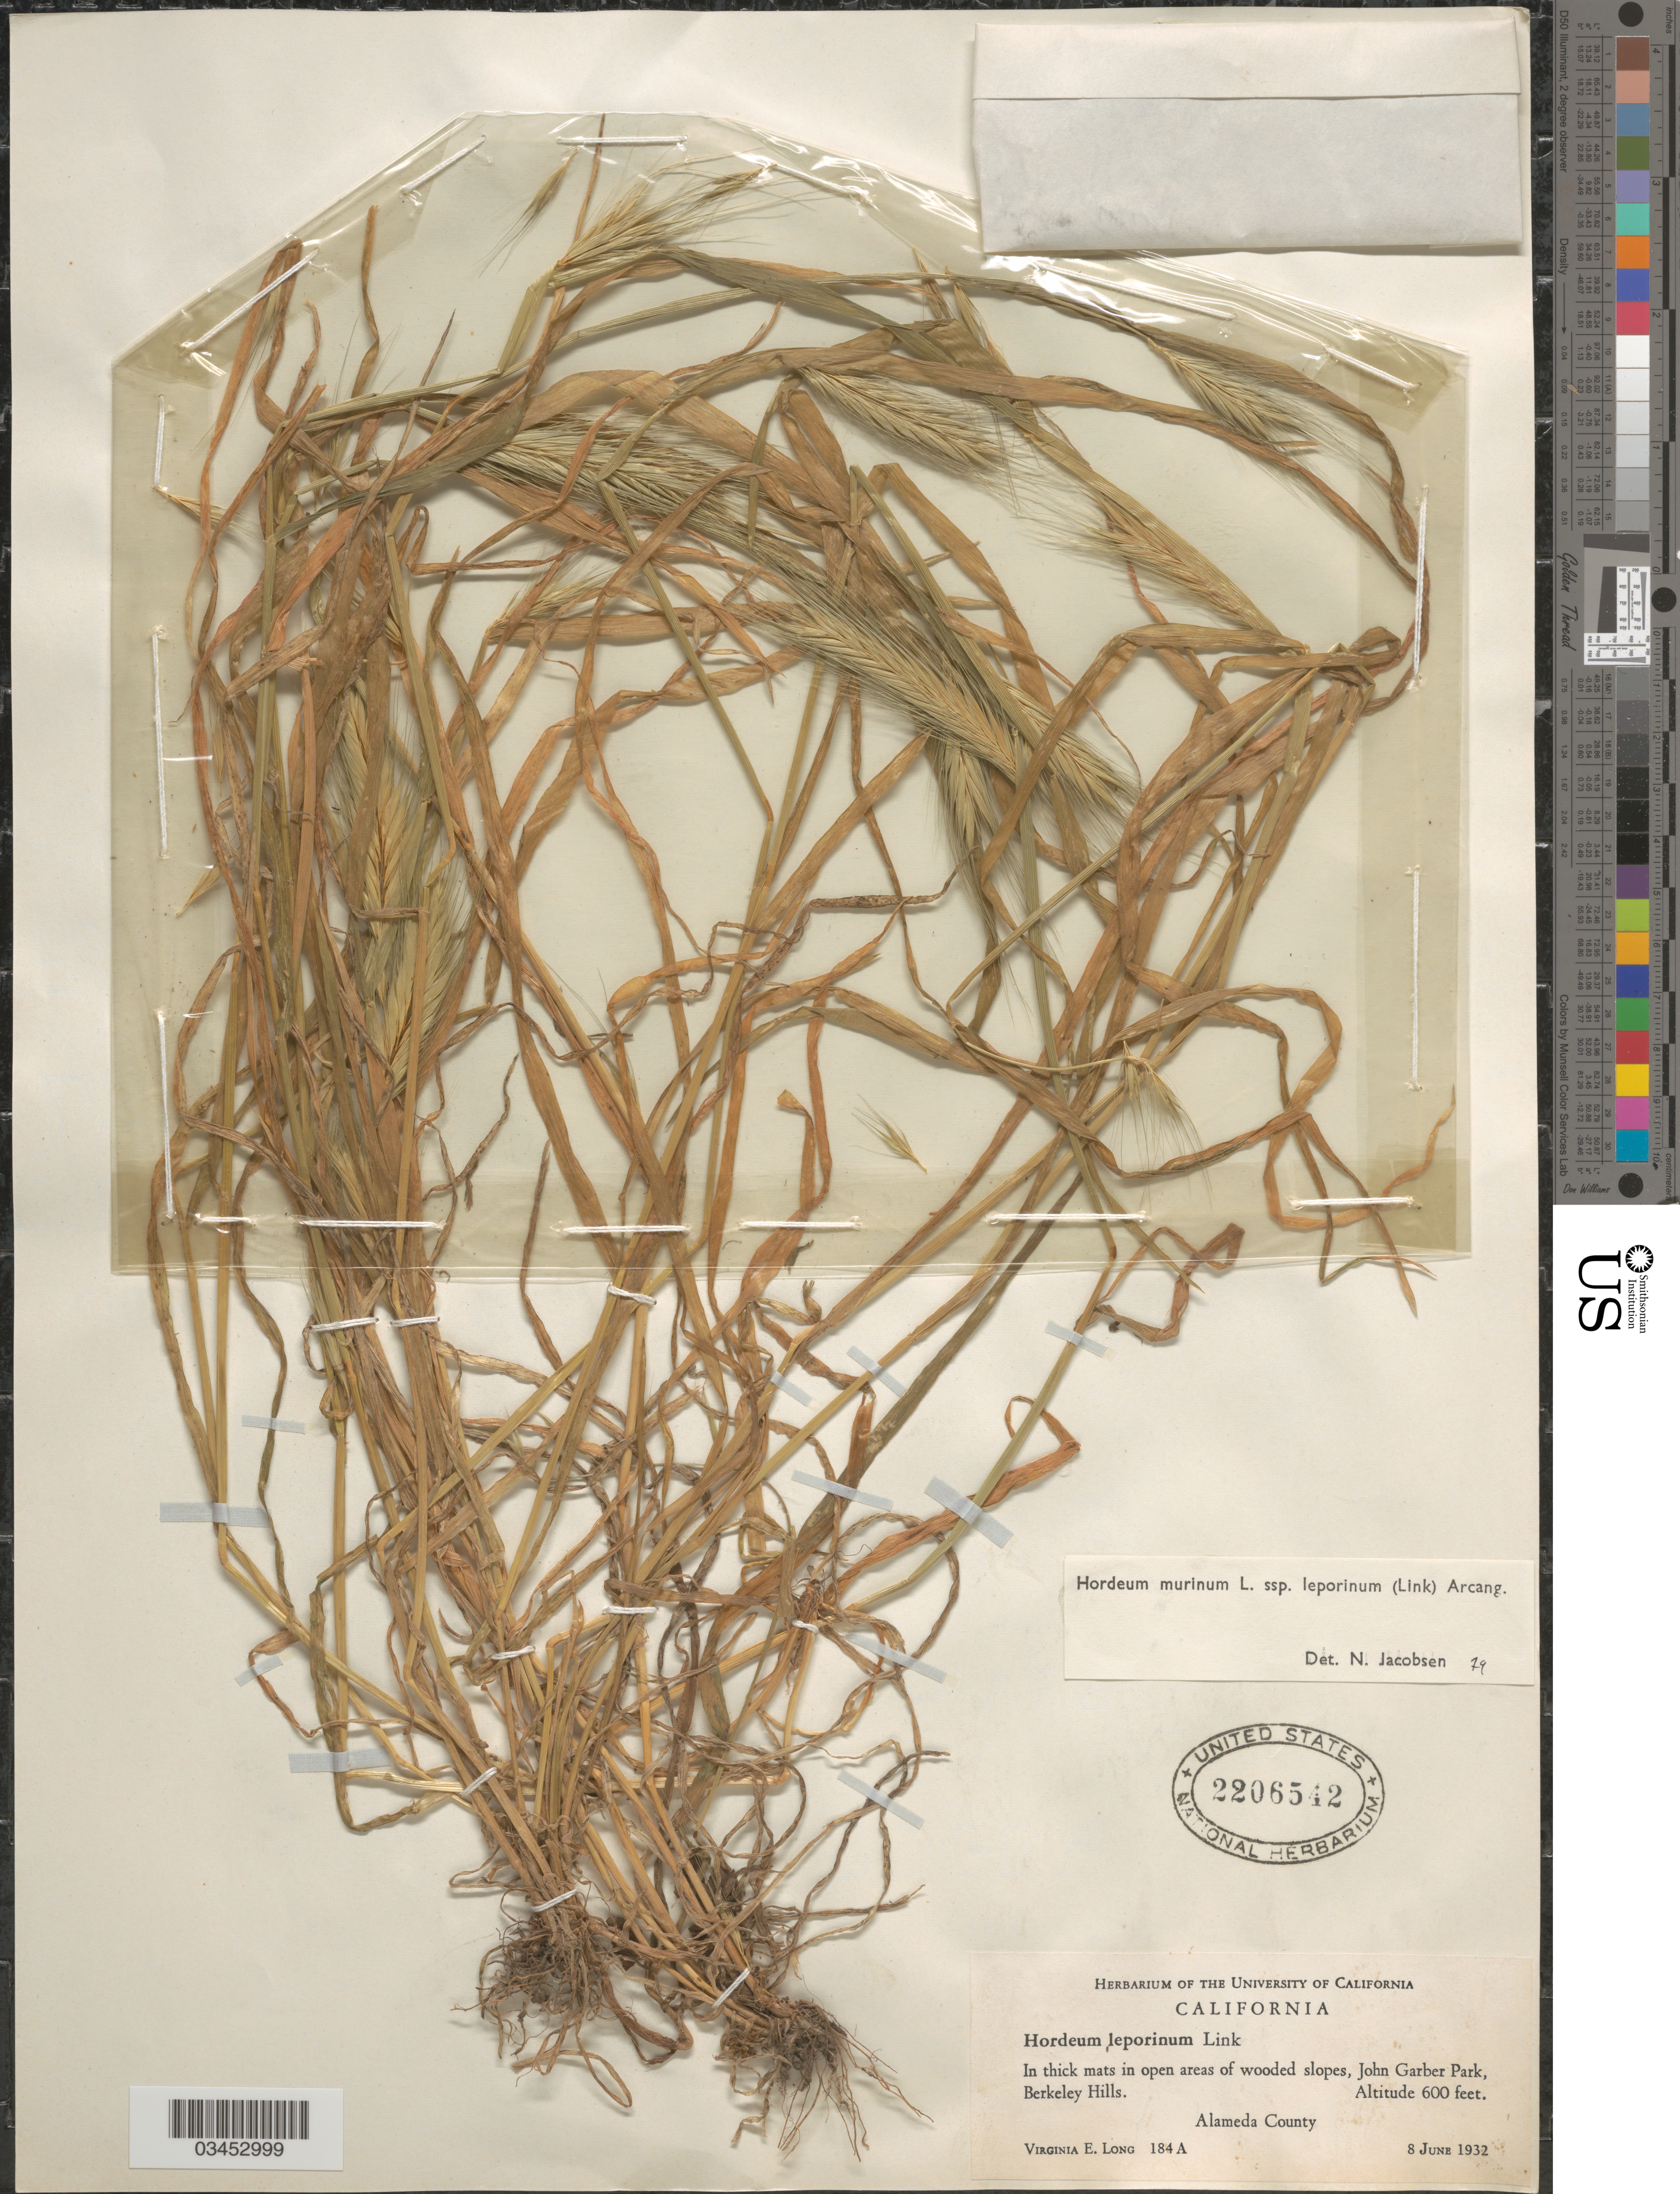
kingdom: Plantae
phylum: Tracheophyta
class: Liliopsida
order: Poales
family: Poaceae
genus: Hordeum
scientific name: Hordeum murinum subsp. leporinum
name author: (Link) Arcang.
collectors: V. Long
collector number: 184 A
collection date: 1932-06-08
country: United States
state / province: California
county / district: Alameda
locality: In thick mats in open area of wooded slopes, John Garber Park, Berkeley Hills. Alameda County.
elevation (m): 183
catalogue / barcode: US 2206542